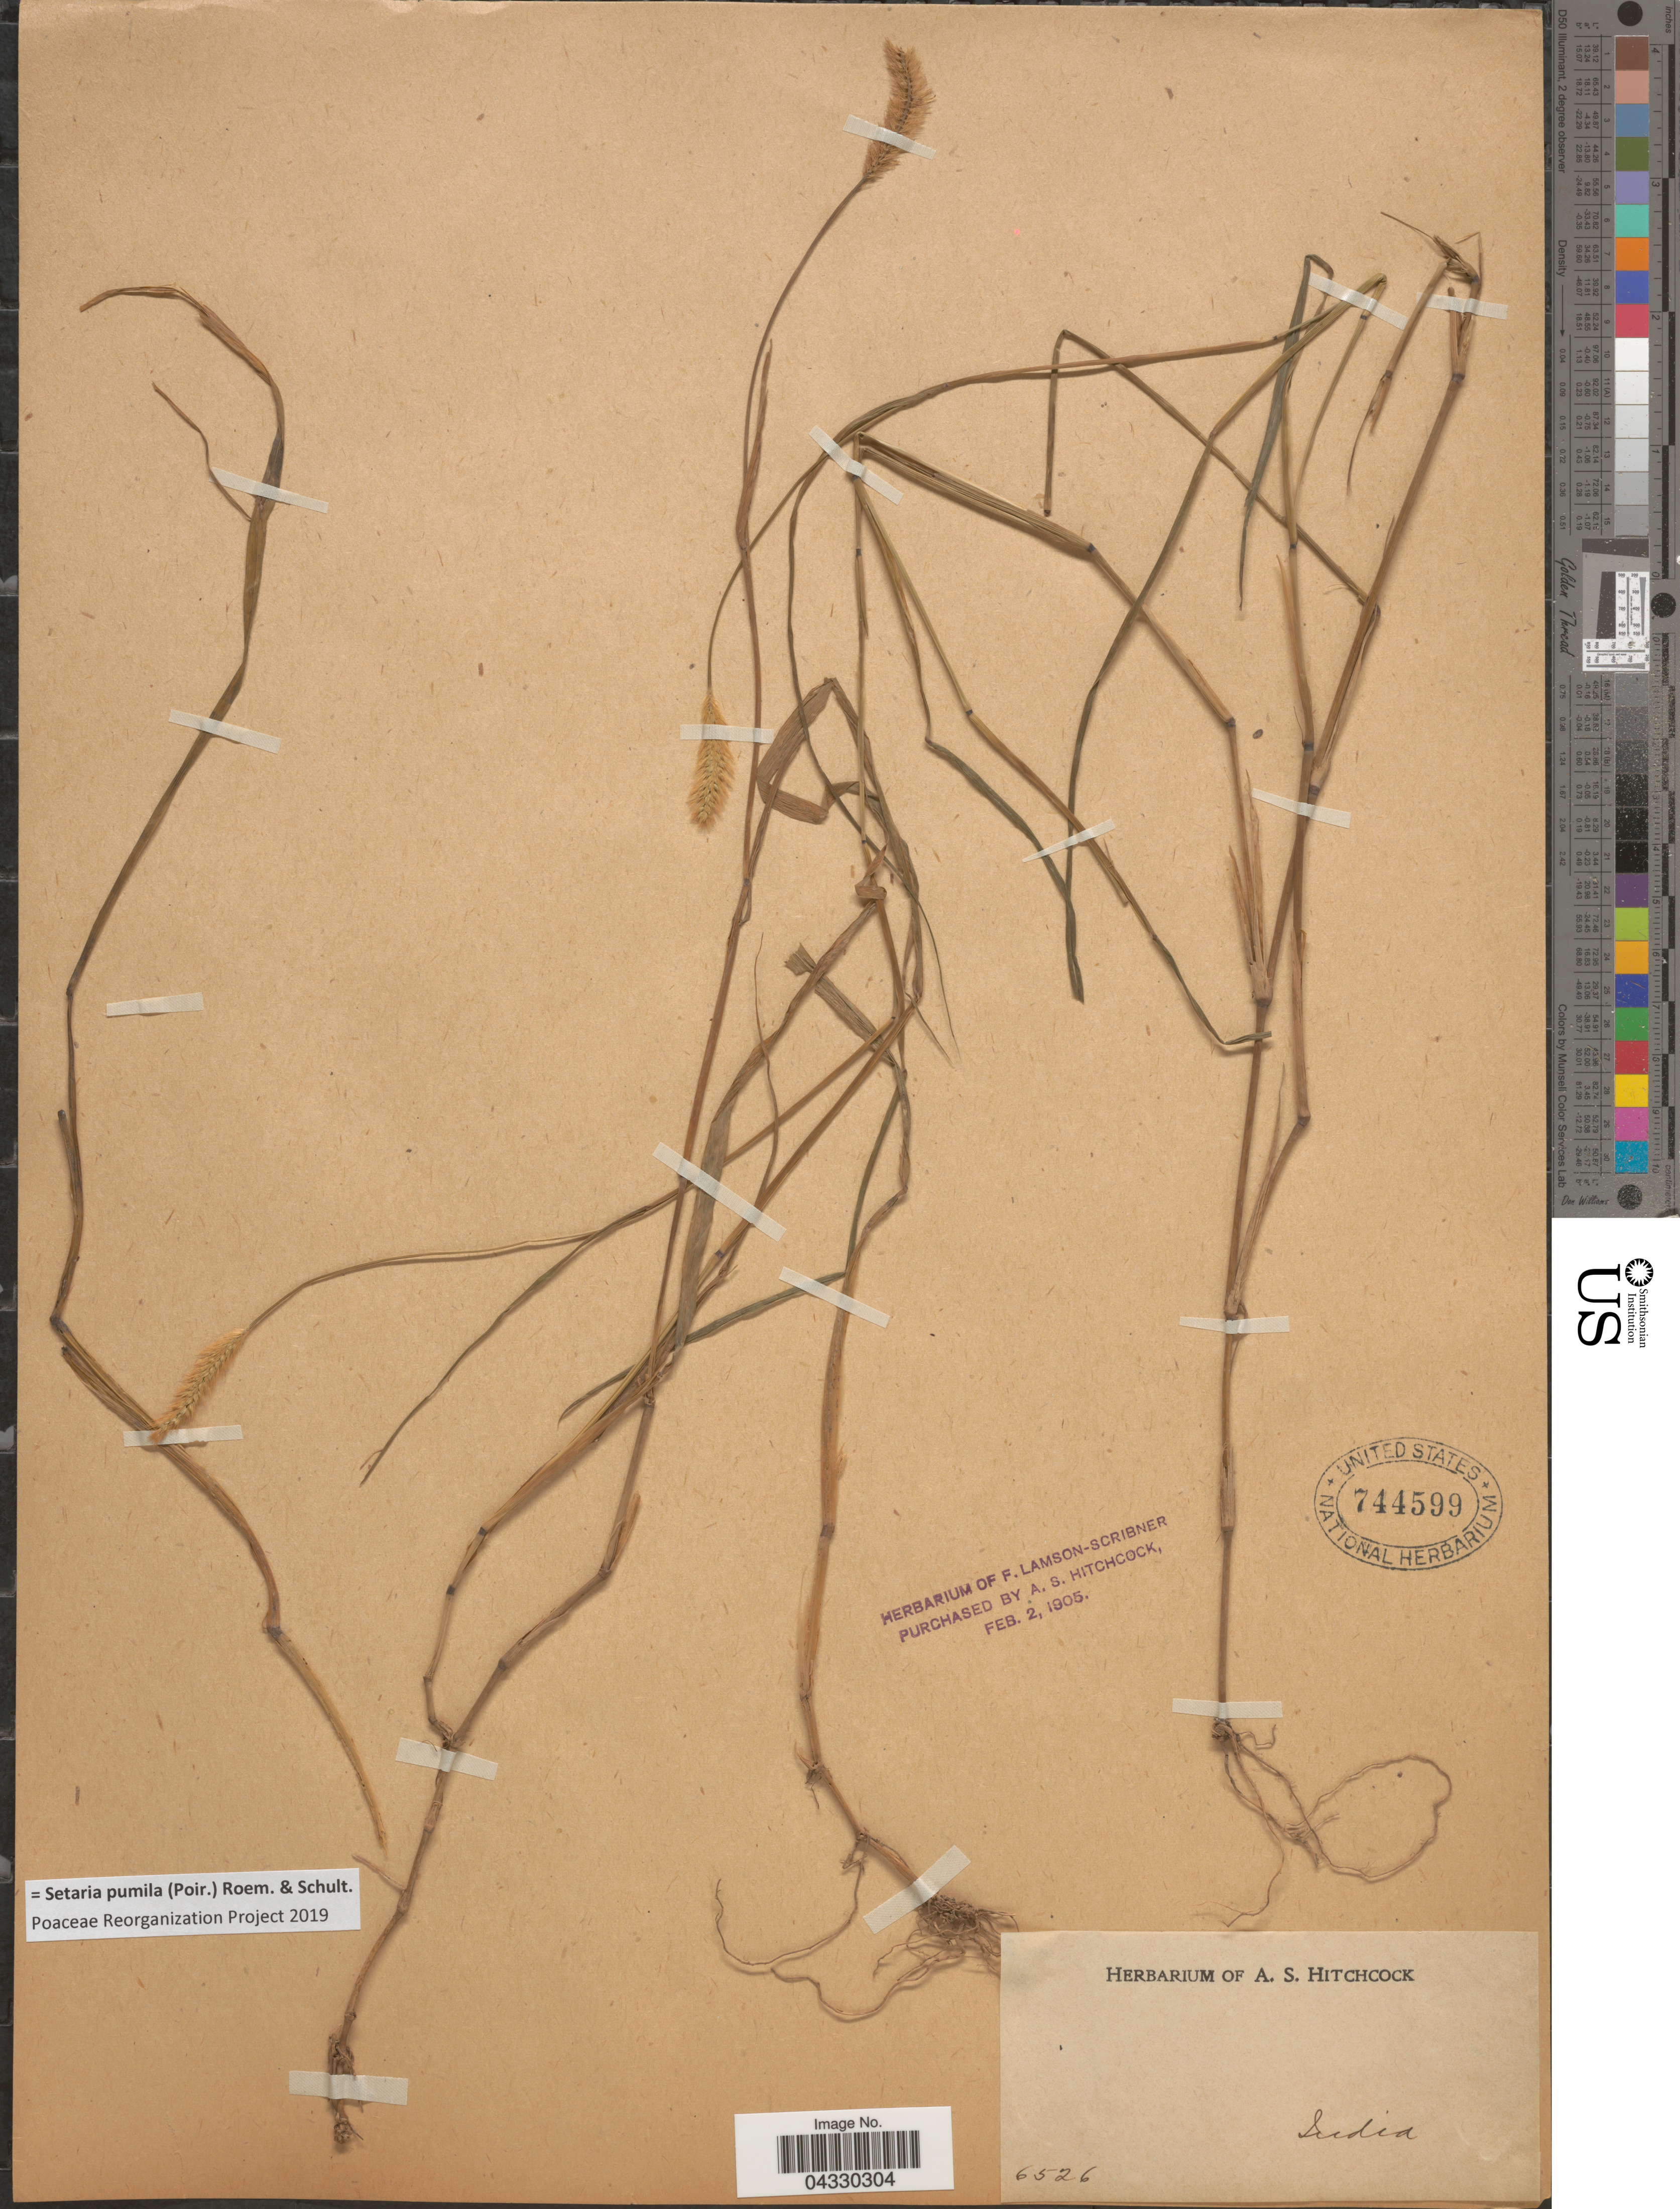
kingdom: Plantae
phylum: Tracheophyta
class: Liliopsida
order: Poales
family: Poaceae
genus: Setaria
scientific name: Setaria pumila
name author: (Poir.) Roem. & Schult.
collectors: Ex herb. A. S. Hitchcock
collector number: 6526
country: India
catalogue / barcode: US 744599